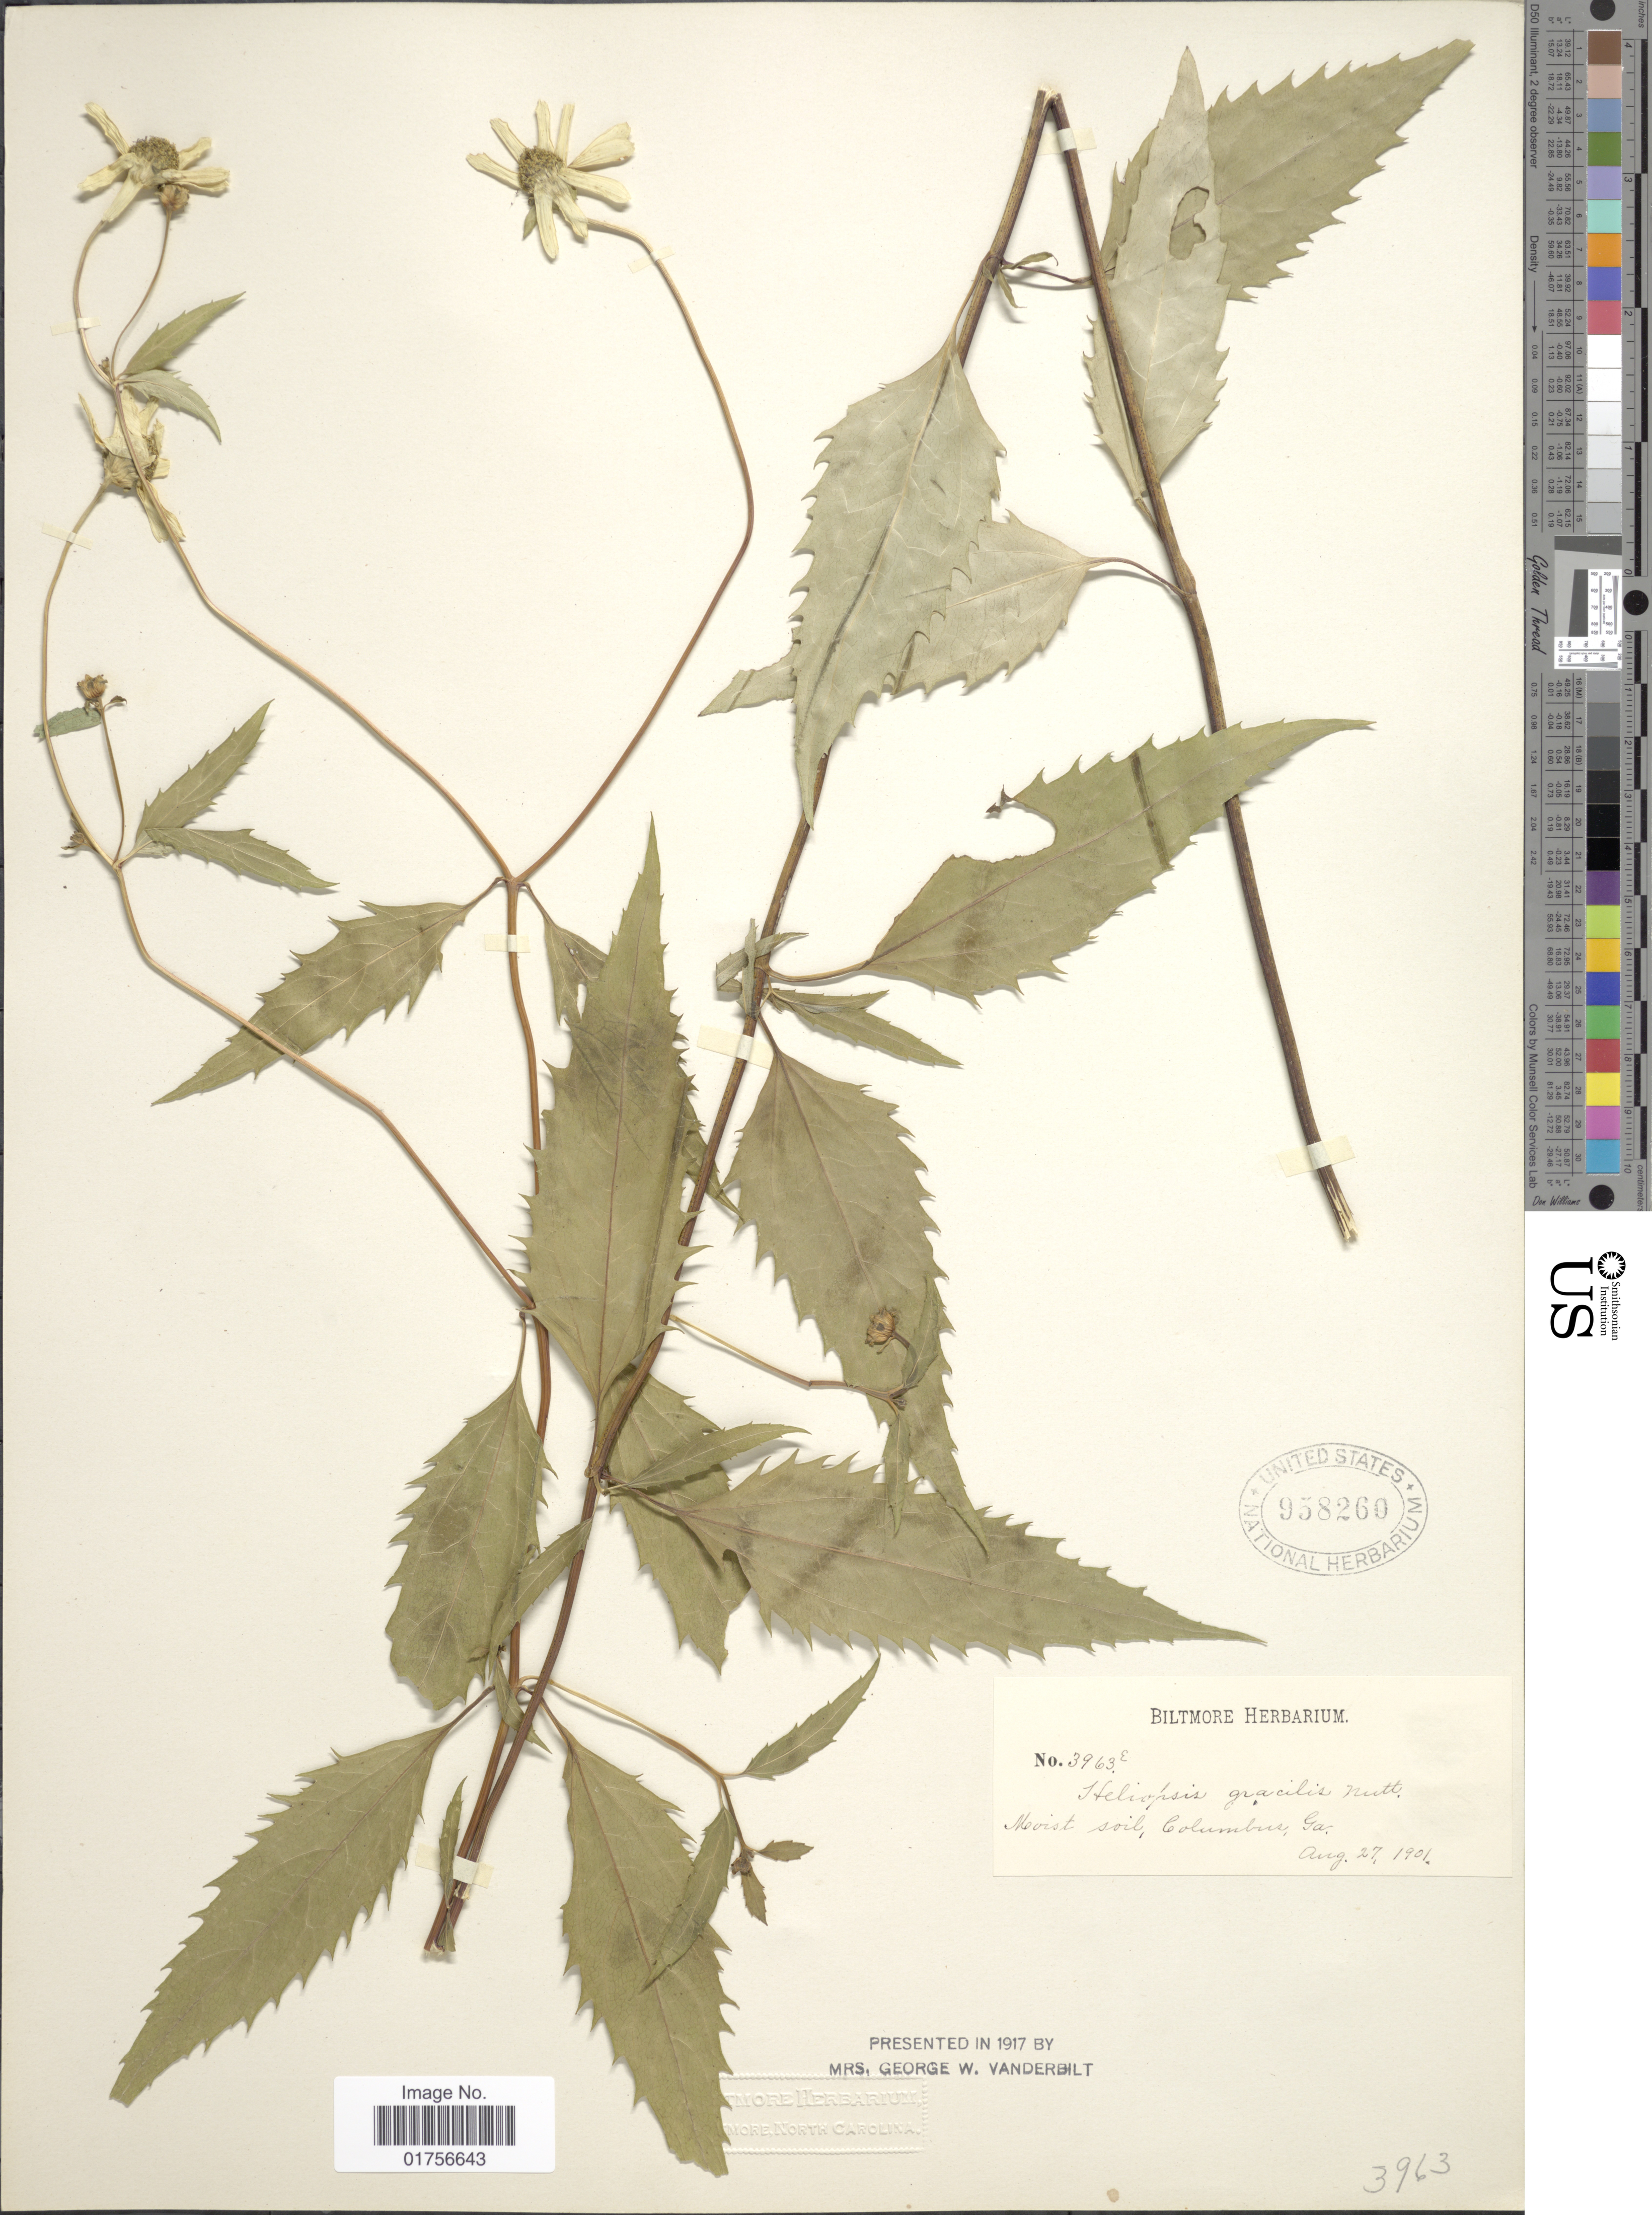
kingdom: Plantae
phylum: Tracheophyta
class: Magnoliopsida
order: Asterales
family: Asteraceae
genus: Heliopsis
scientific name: Heliopsis gracilis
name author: Nutt.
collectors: ex herb. Biltmore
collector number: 3963E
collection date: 1901-08-27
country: United States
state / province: Georgia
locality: Moist soil, Columbus, Ga.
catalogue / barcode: US 958260